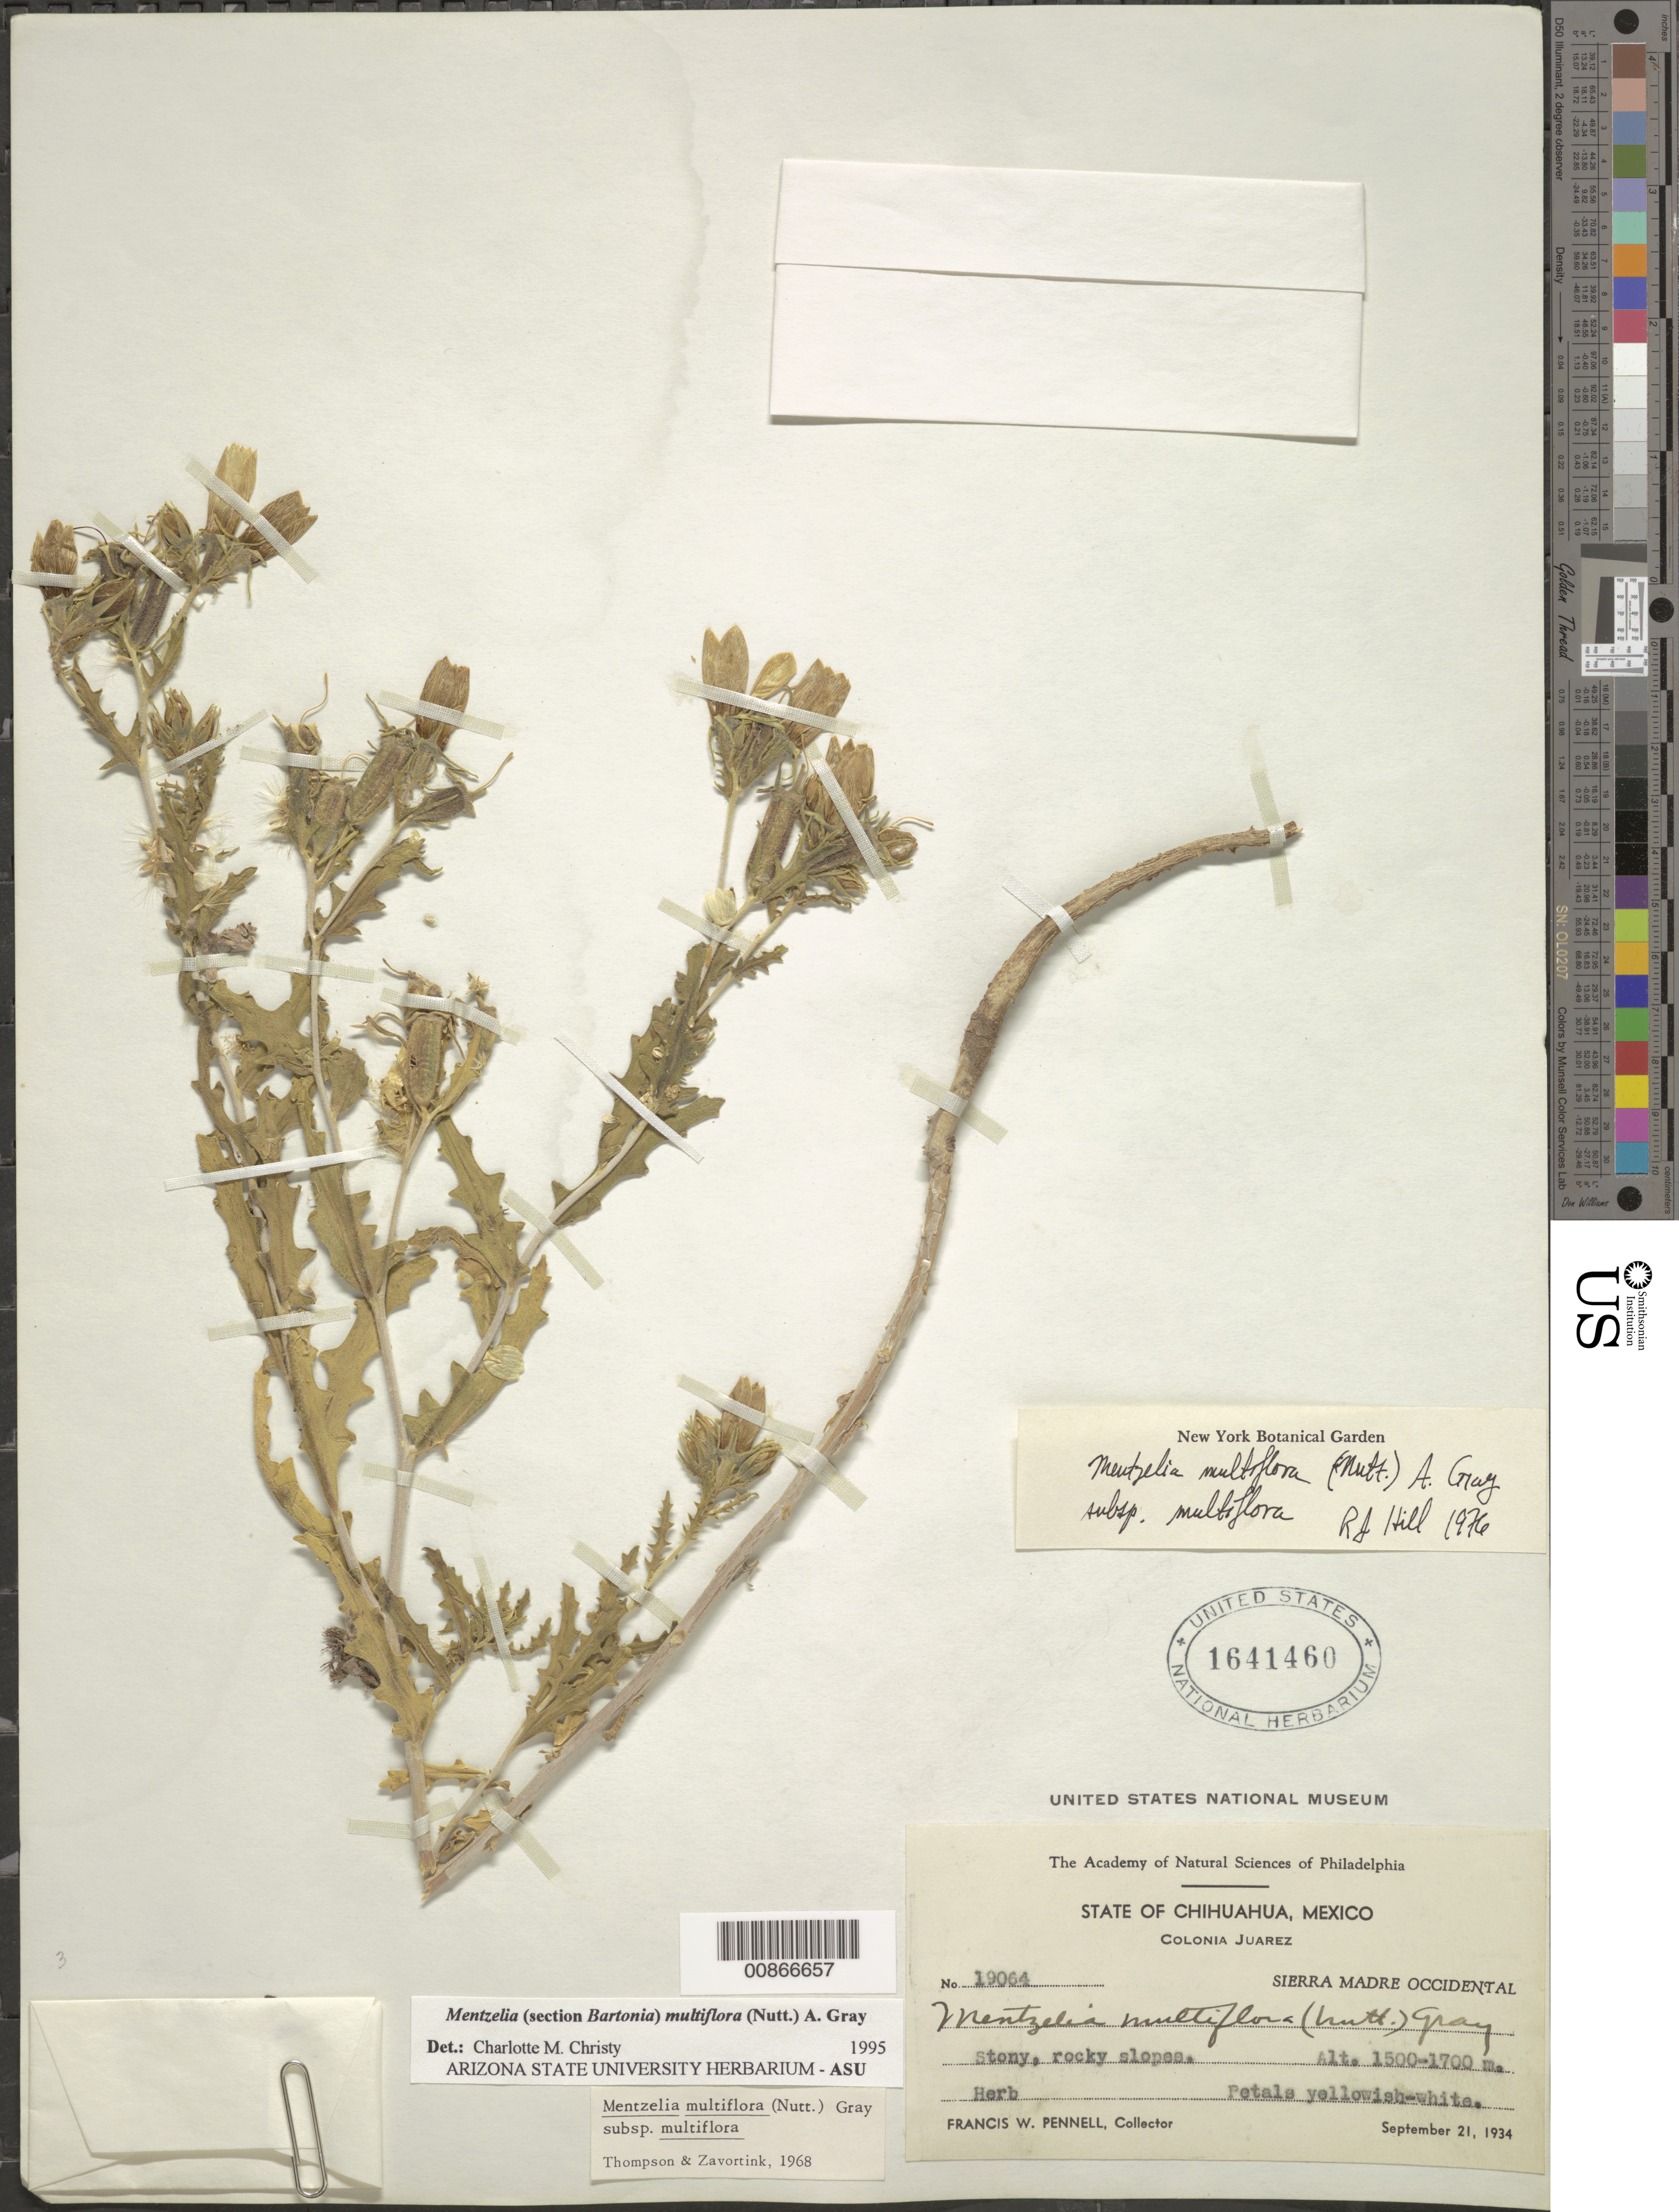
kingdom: Plantae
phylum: Tracheophyta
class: Magnoliopsida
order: Cornales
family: Loasaceae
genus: Mentzelia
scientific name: Mentzelia multiflora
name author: (Nutt.) A. Gray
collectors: F. W. Pennell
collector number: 19064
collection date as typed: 21 Sep 1934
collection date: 1934-09-21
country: Mexico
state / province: Chihuahua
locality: Colonia Juárez, Chihuahua. Sierra Madre Occidental.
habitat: Stony, rocky slopes.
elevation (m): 1700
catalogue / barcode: US 1641460